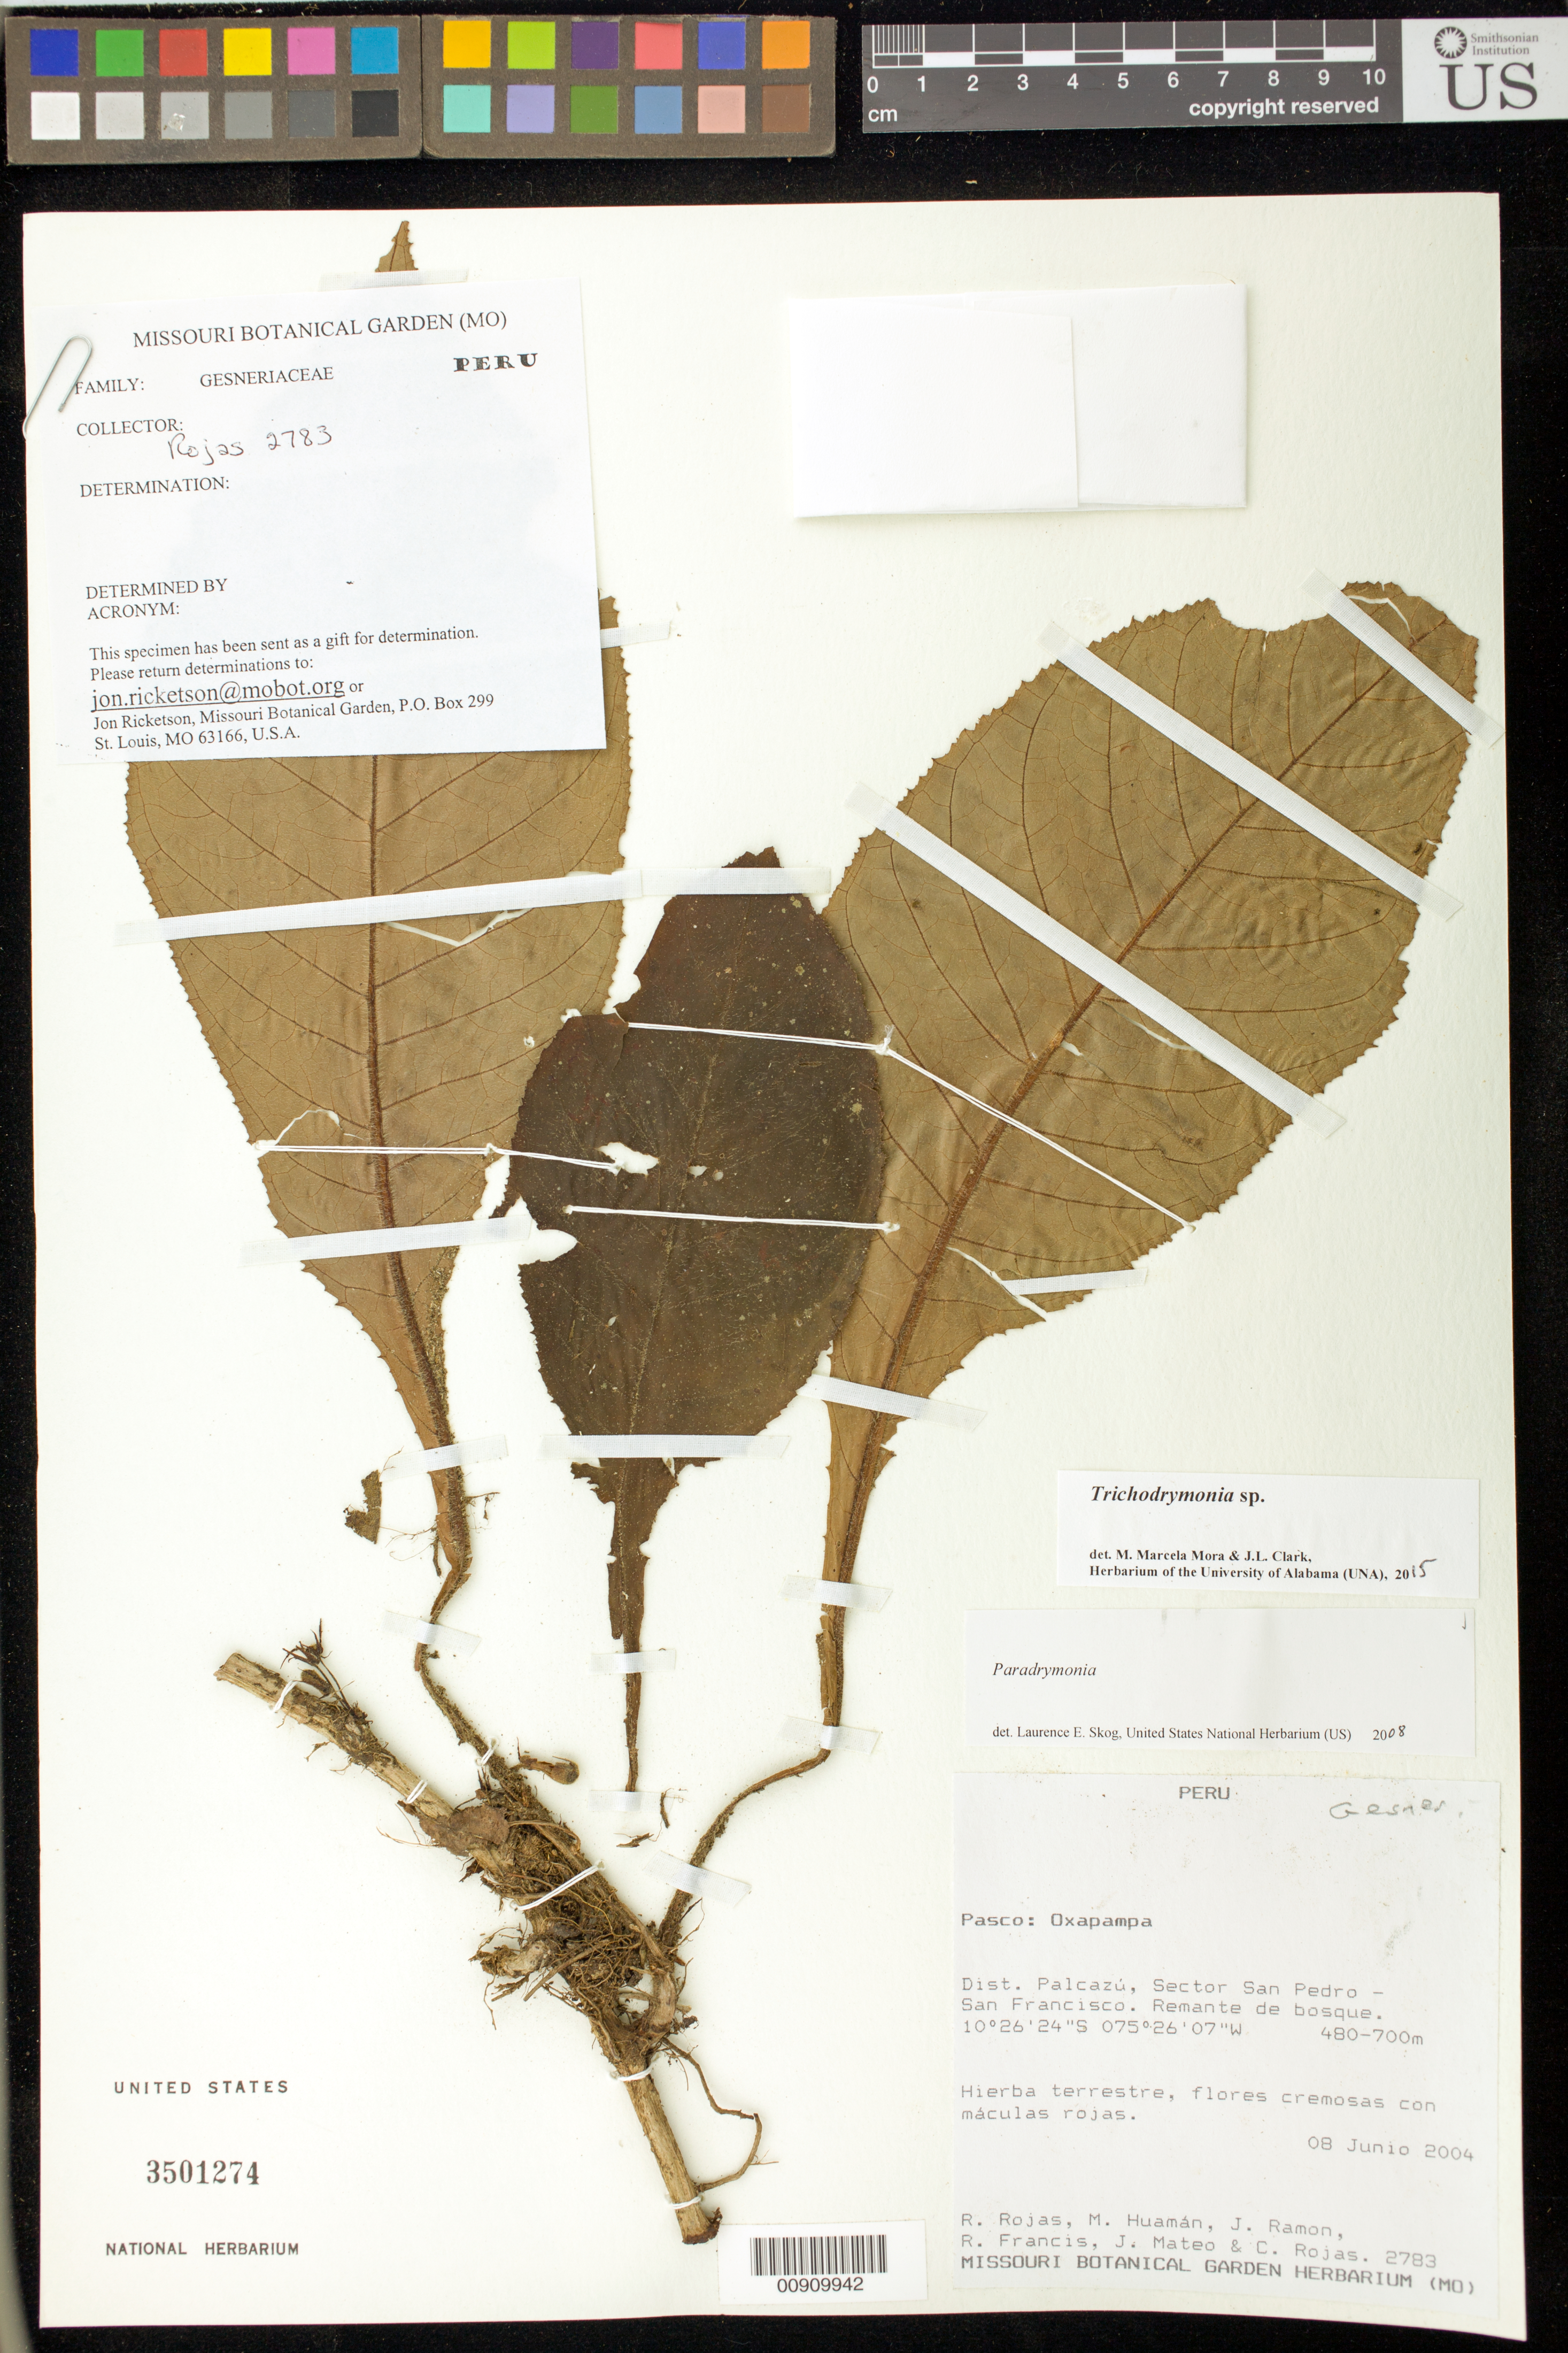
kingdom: Plantae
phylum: Tracheophyta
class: Magnoliopsida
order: Lamiales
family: Gesneriaceae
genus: Trichodrymonia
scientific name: Trichodrymonia sp.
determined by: Mora, M. M.; Clark, J. L.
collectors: R. Rojas & et al.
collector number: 2783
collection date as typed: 08 Jun 2004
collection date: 2004-06-08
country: Peru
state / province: Pasco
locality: Pasco: Oxapampa. Dist. Palcazú, sector San Pedro-San Francisco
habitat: Remanente de bosque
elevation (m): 480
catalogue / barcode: US 3501274